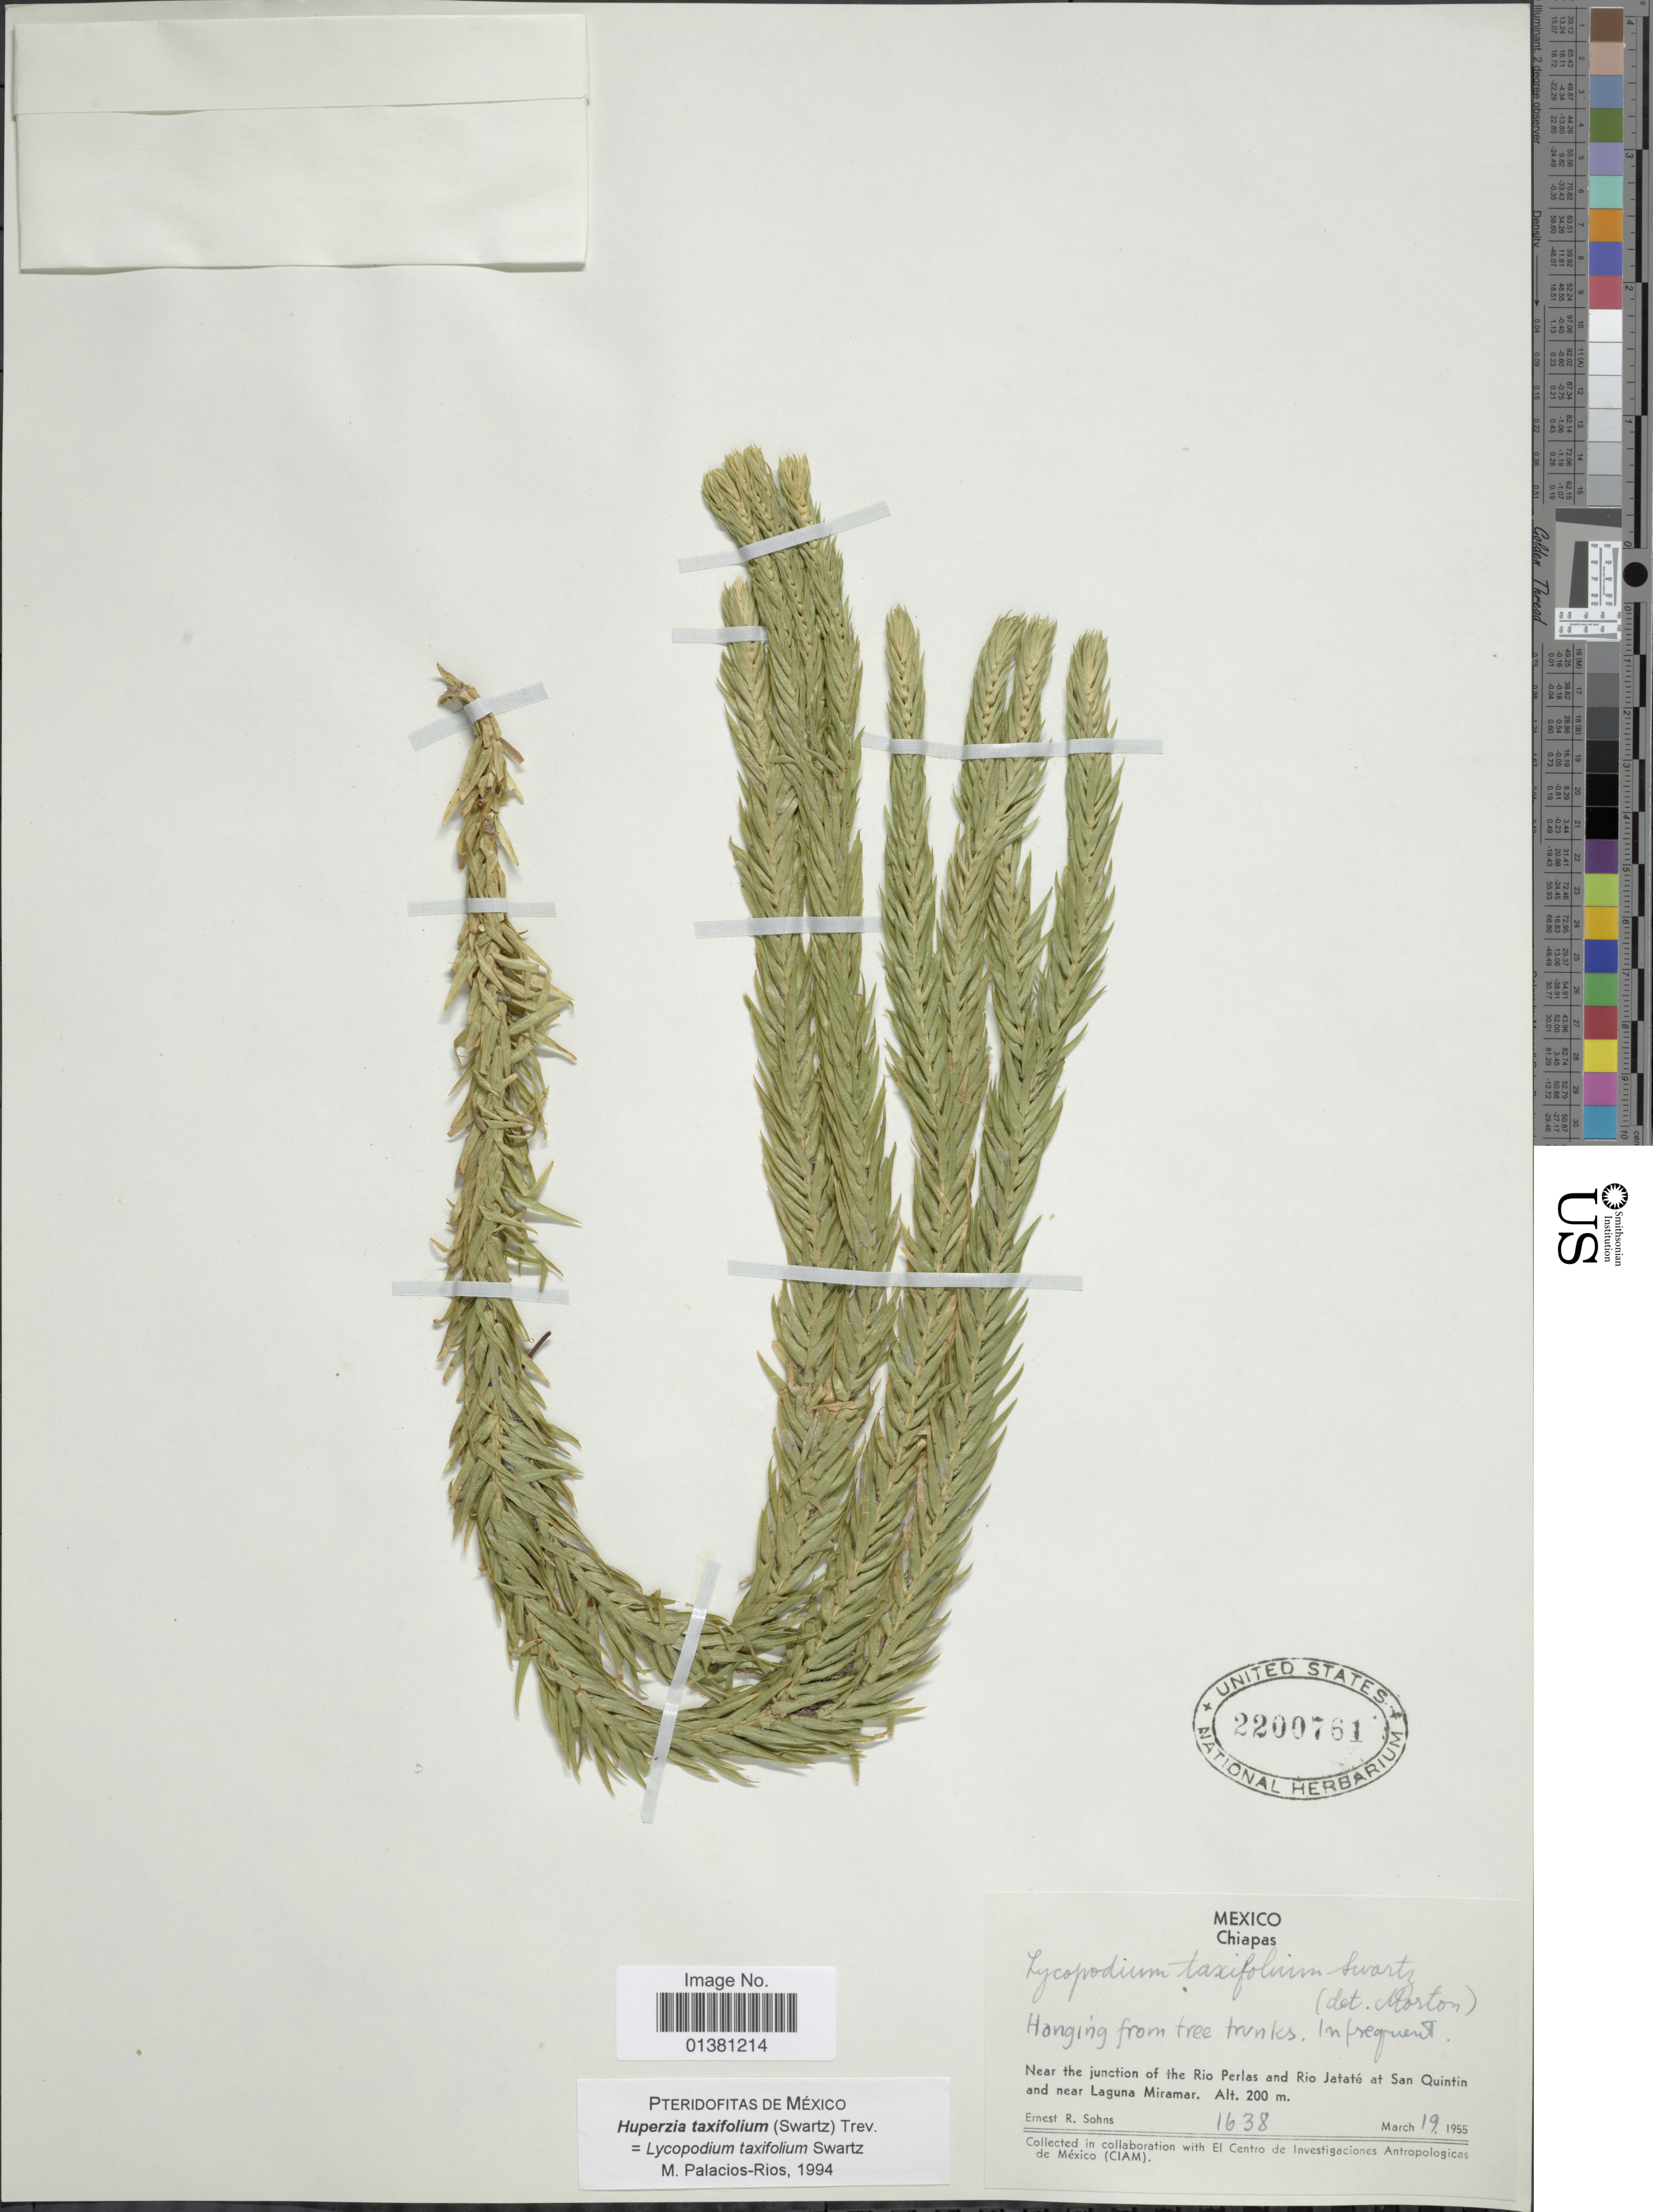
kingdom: Plantae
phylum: Tracheophyta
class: Lycopodiopsida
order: Lycopodiales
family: Lycopodiaceae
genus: Phlegmariurus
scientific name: Phlegmariurus taxifolius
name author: (Sw.) Á. Löve & D. Löve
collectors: E. R. Sohns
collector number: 1638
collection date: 1955-03-19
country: Mexico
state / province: Chiapas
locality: Near the junction of the Rio Perlas and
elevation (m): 200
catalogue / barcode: US 2200761